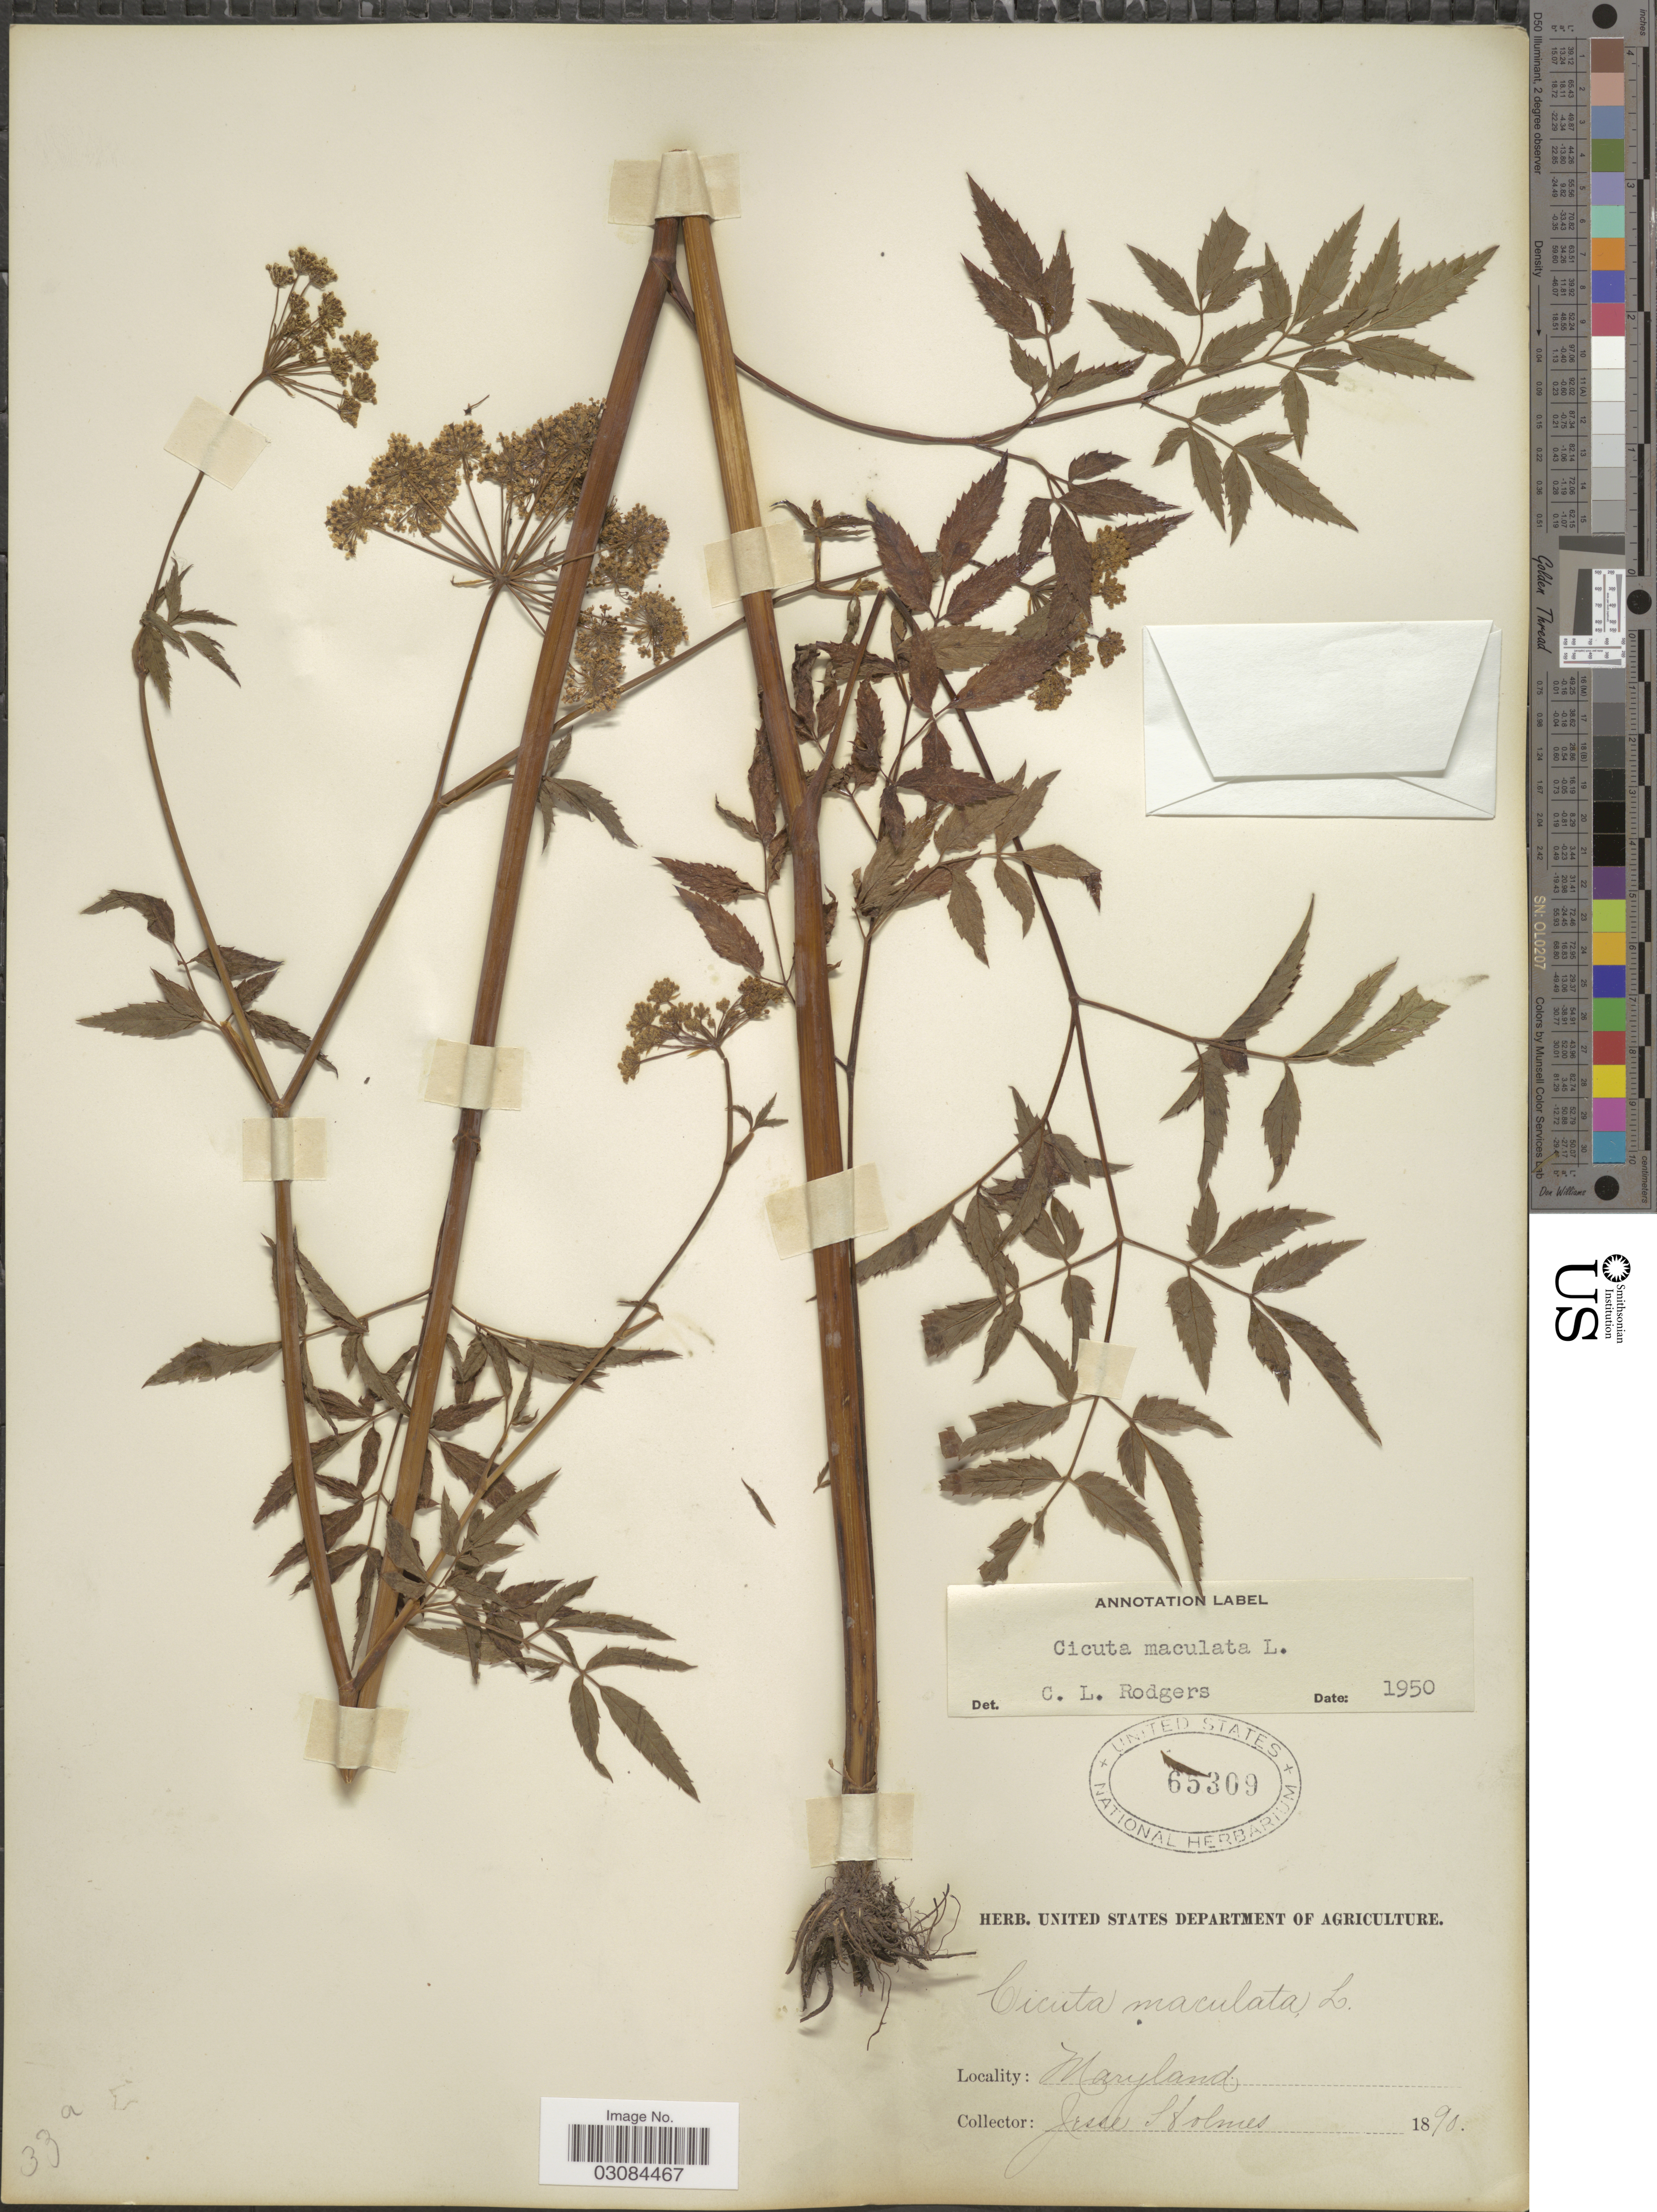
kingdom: Plantae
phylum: Tracheophyta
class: Magnoliopsida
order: Apiales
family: Apiaceae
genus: Cicuta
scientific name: Cicuta maculata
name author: L.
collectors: J. Holmes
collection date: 1890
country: United States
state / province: Maryland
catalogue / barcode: US 65309